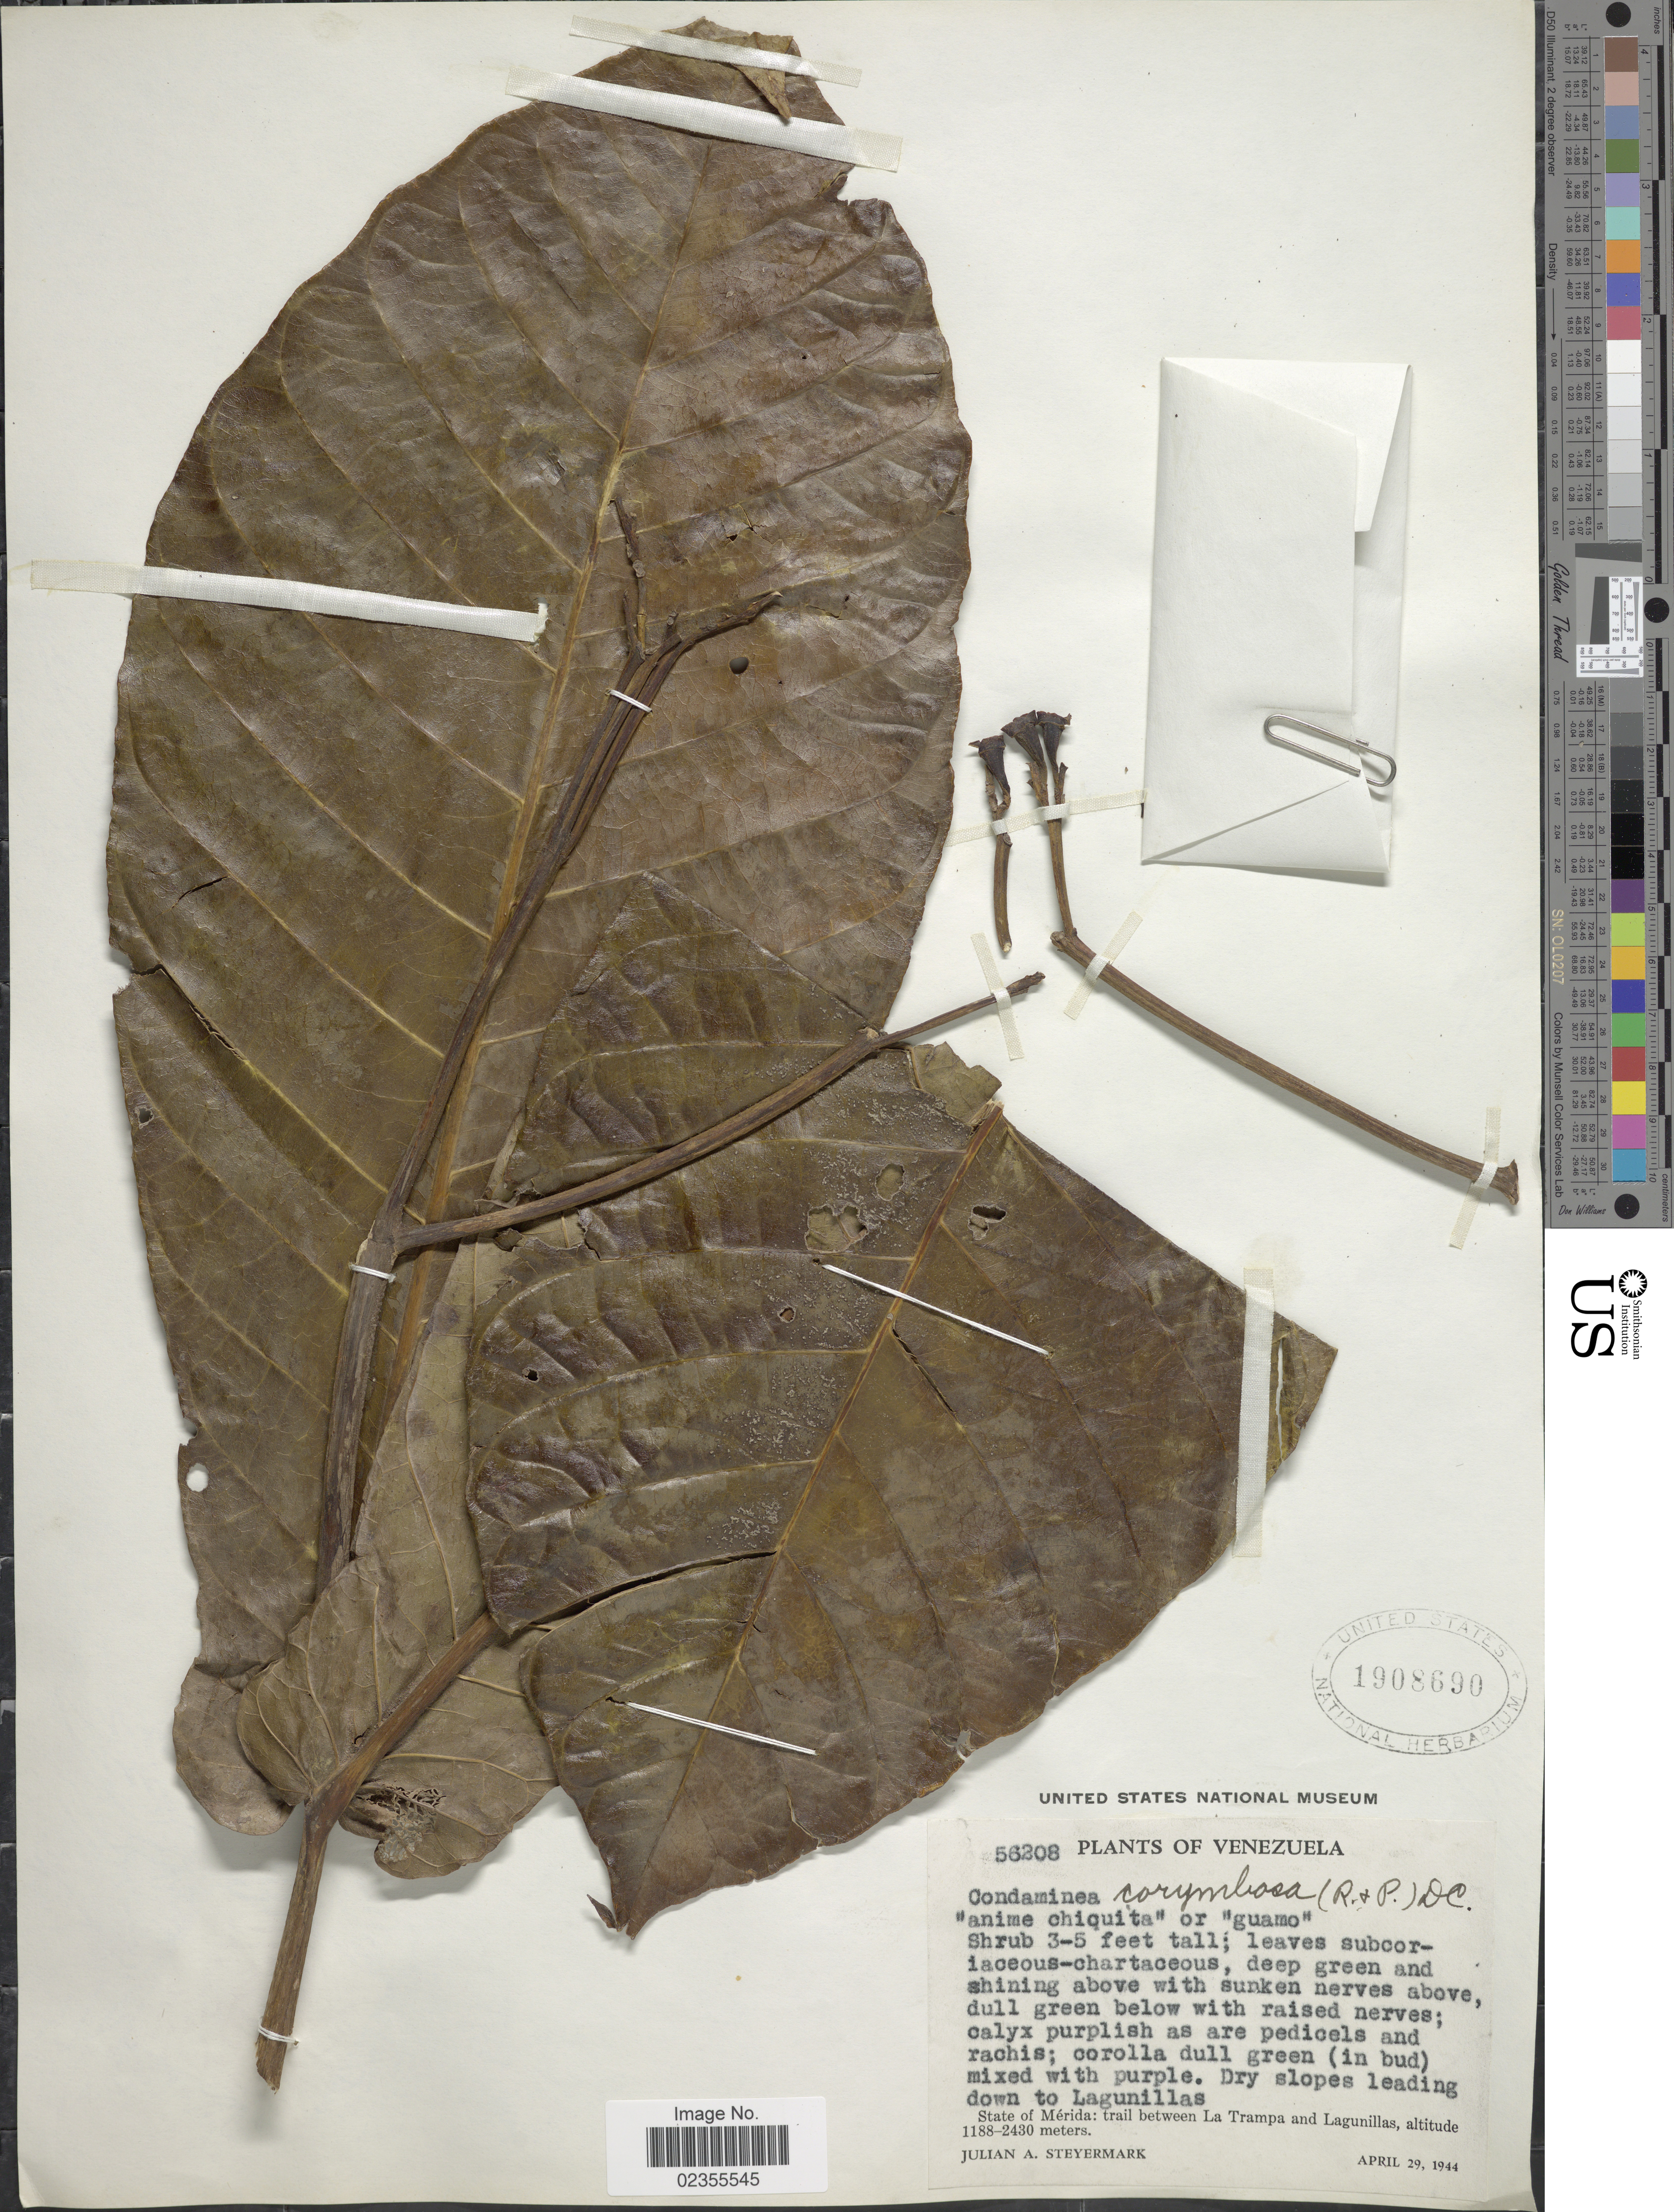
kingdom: Plantae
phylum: Tracheophyta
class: Magnoliopsida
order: Gentianales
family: Rubiaceae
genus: Condaminea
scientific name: Condaminea corymbosa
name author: (Ruiz & Pav.) DC.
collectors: J. Steyermark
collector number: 56208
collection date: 1944-04-29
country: Venezuela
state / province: Mérida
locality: Trail between La Trampa and Lagunillas. Dry slopes leading down to Lagunillas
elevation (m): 1188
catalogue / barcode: US 1908690